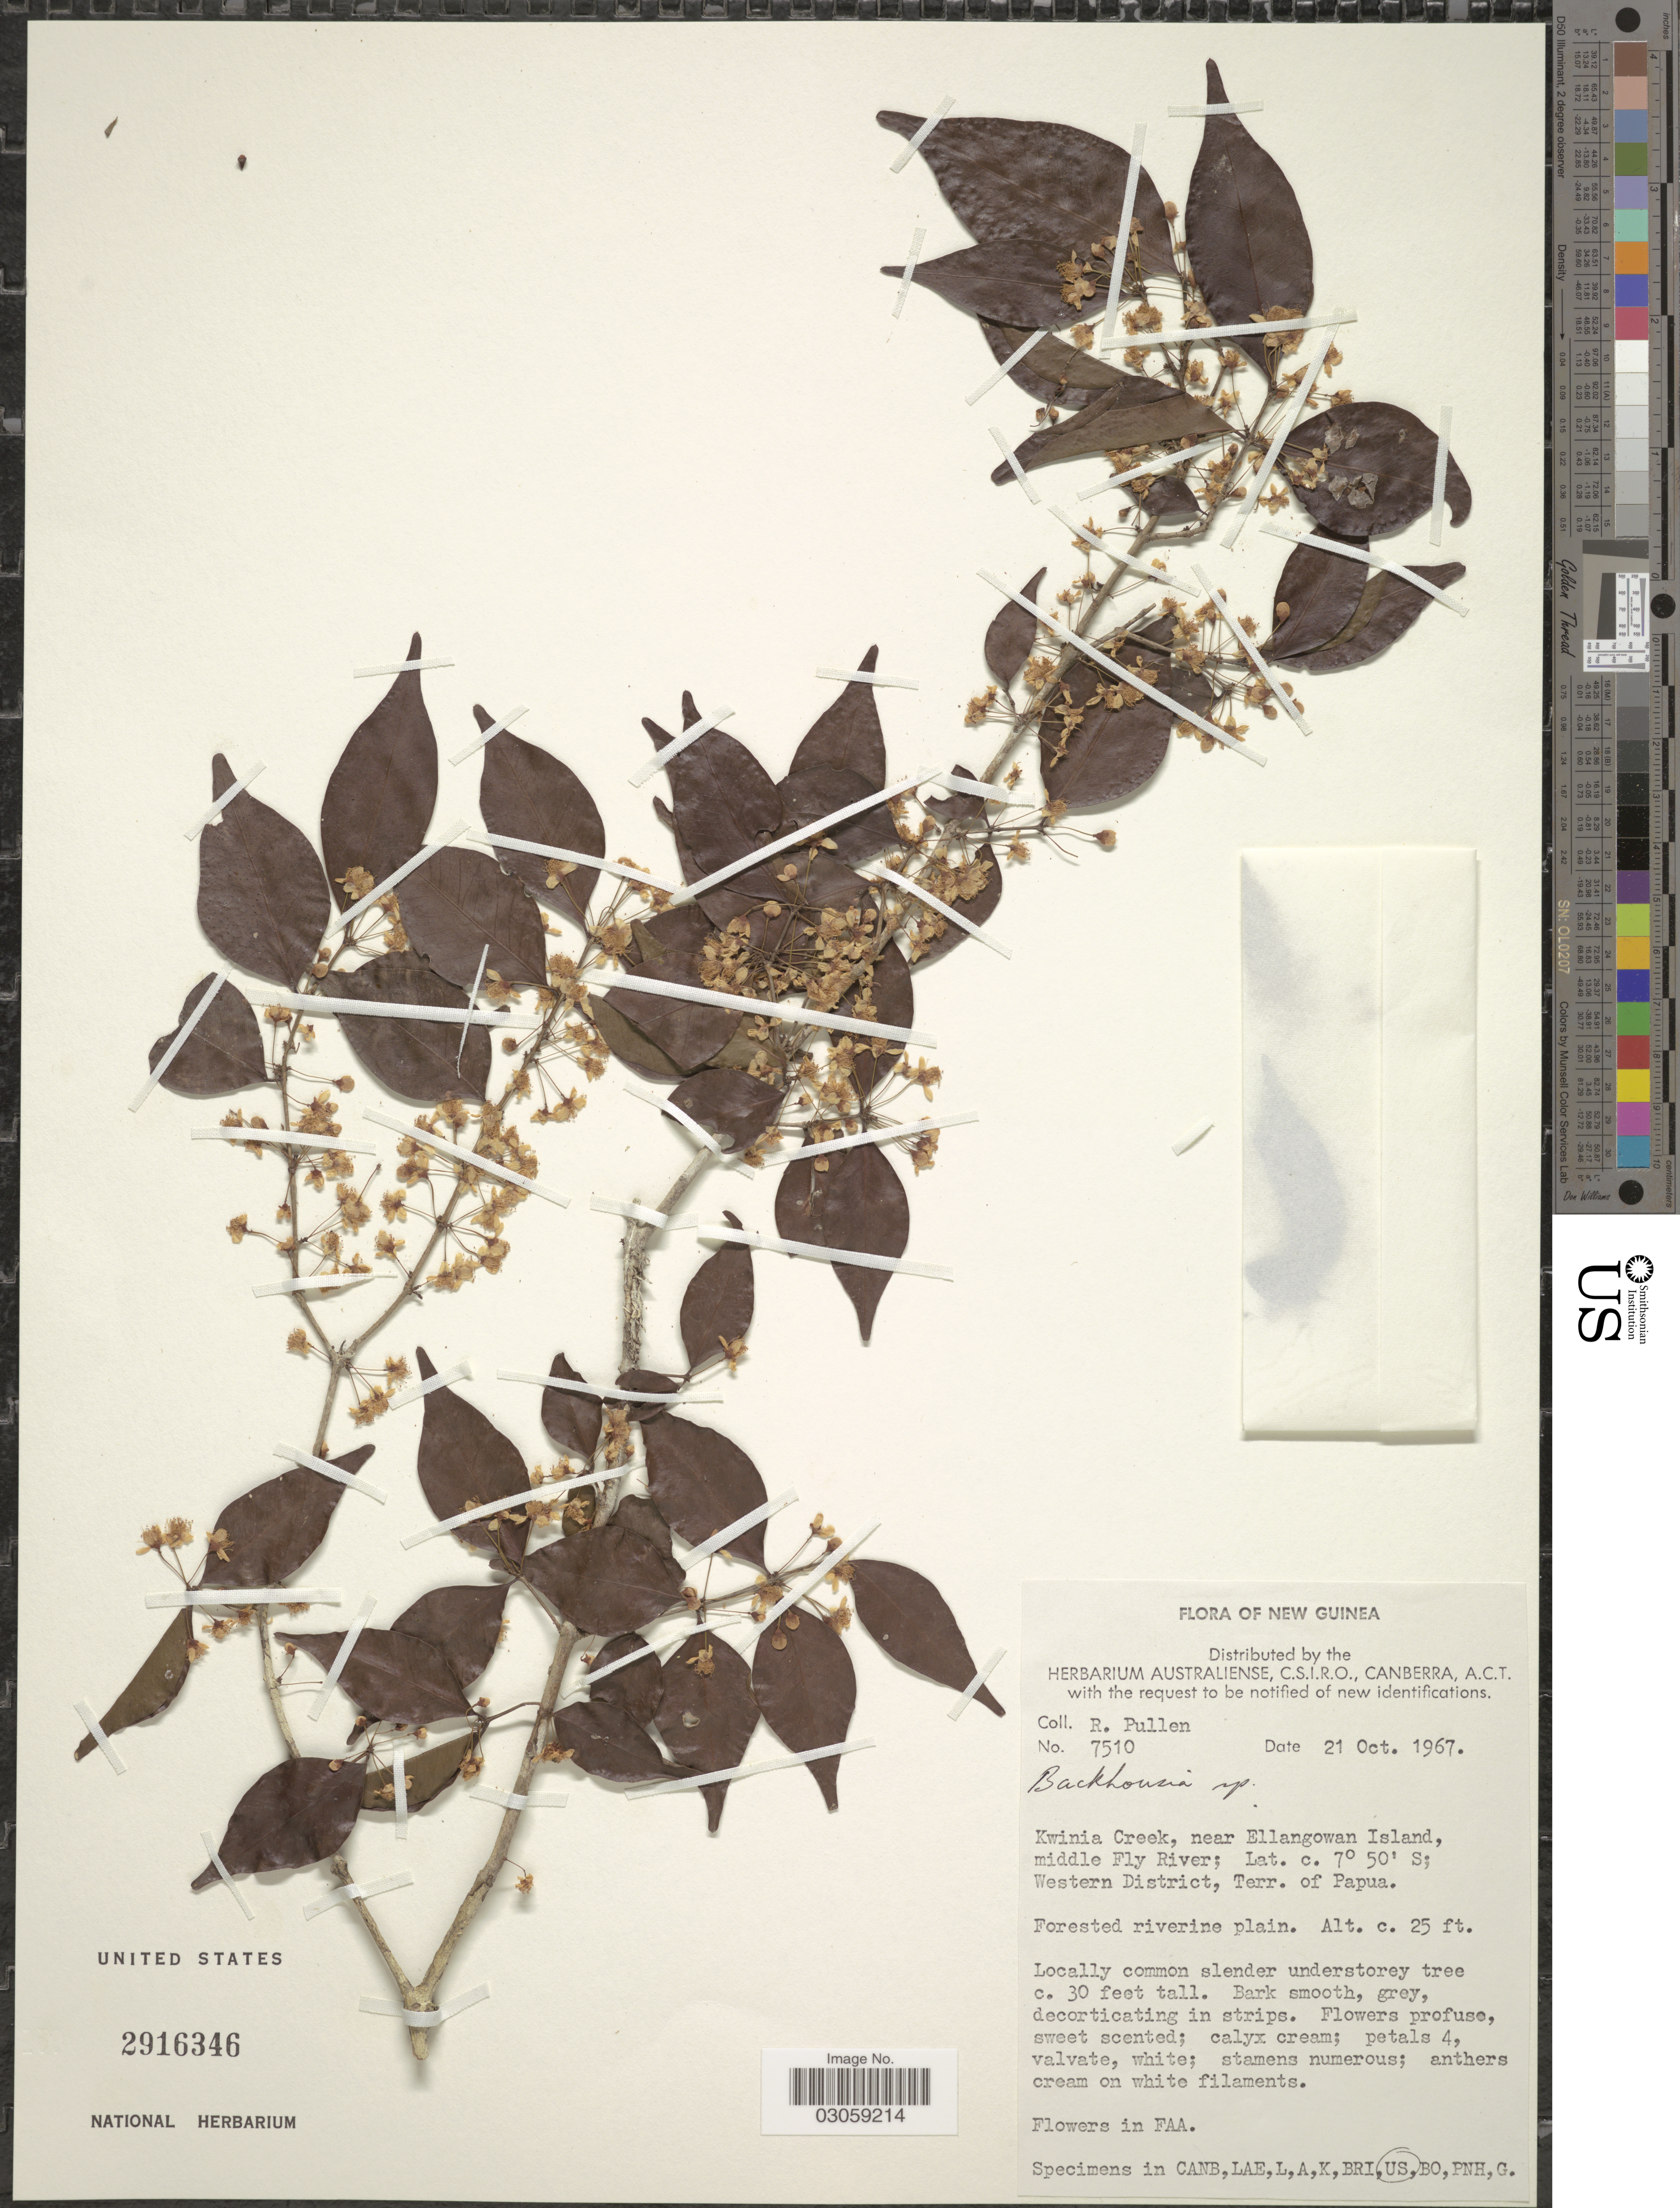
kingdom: Plantae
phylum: Tracheophyta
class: Magnoliopsida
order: Myrtales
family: Myrtaceae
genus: Backhousia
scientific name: Backhousia sp.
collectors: R. Pullen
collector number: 7510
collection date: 1967-10-21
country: Papua New Guinea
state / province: Western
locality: New Guinea. Kwinia Creek, near Ellangowan Island, middle Fly River. Western District, Terr. of Papua.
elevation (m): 8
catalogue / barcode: US 2916346